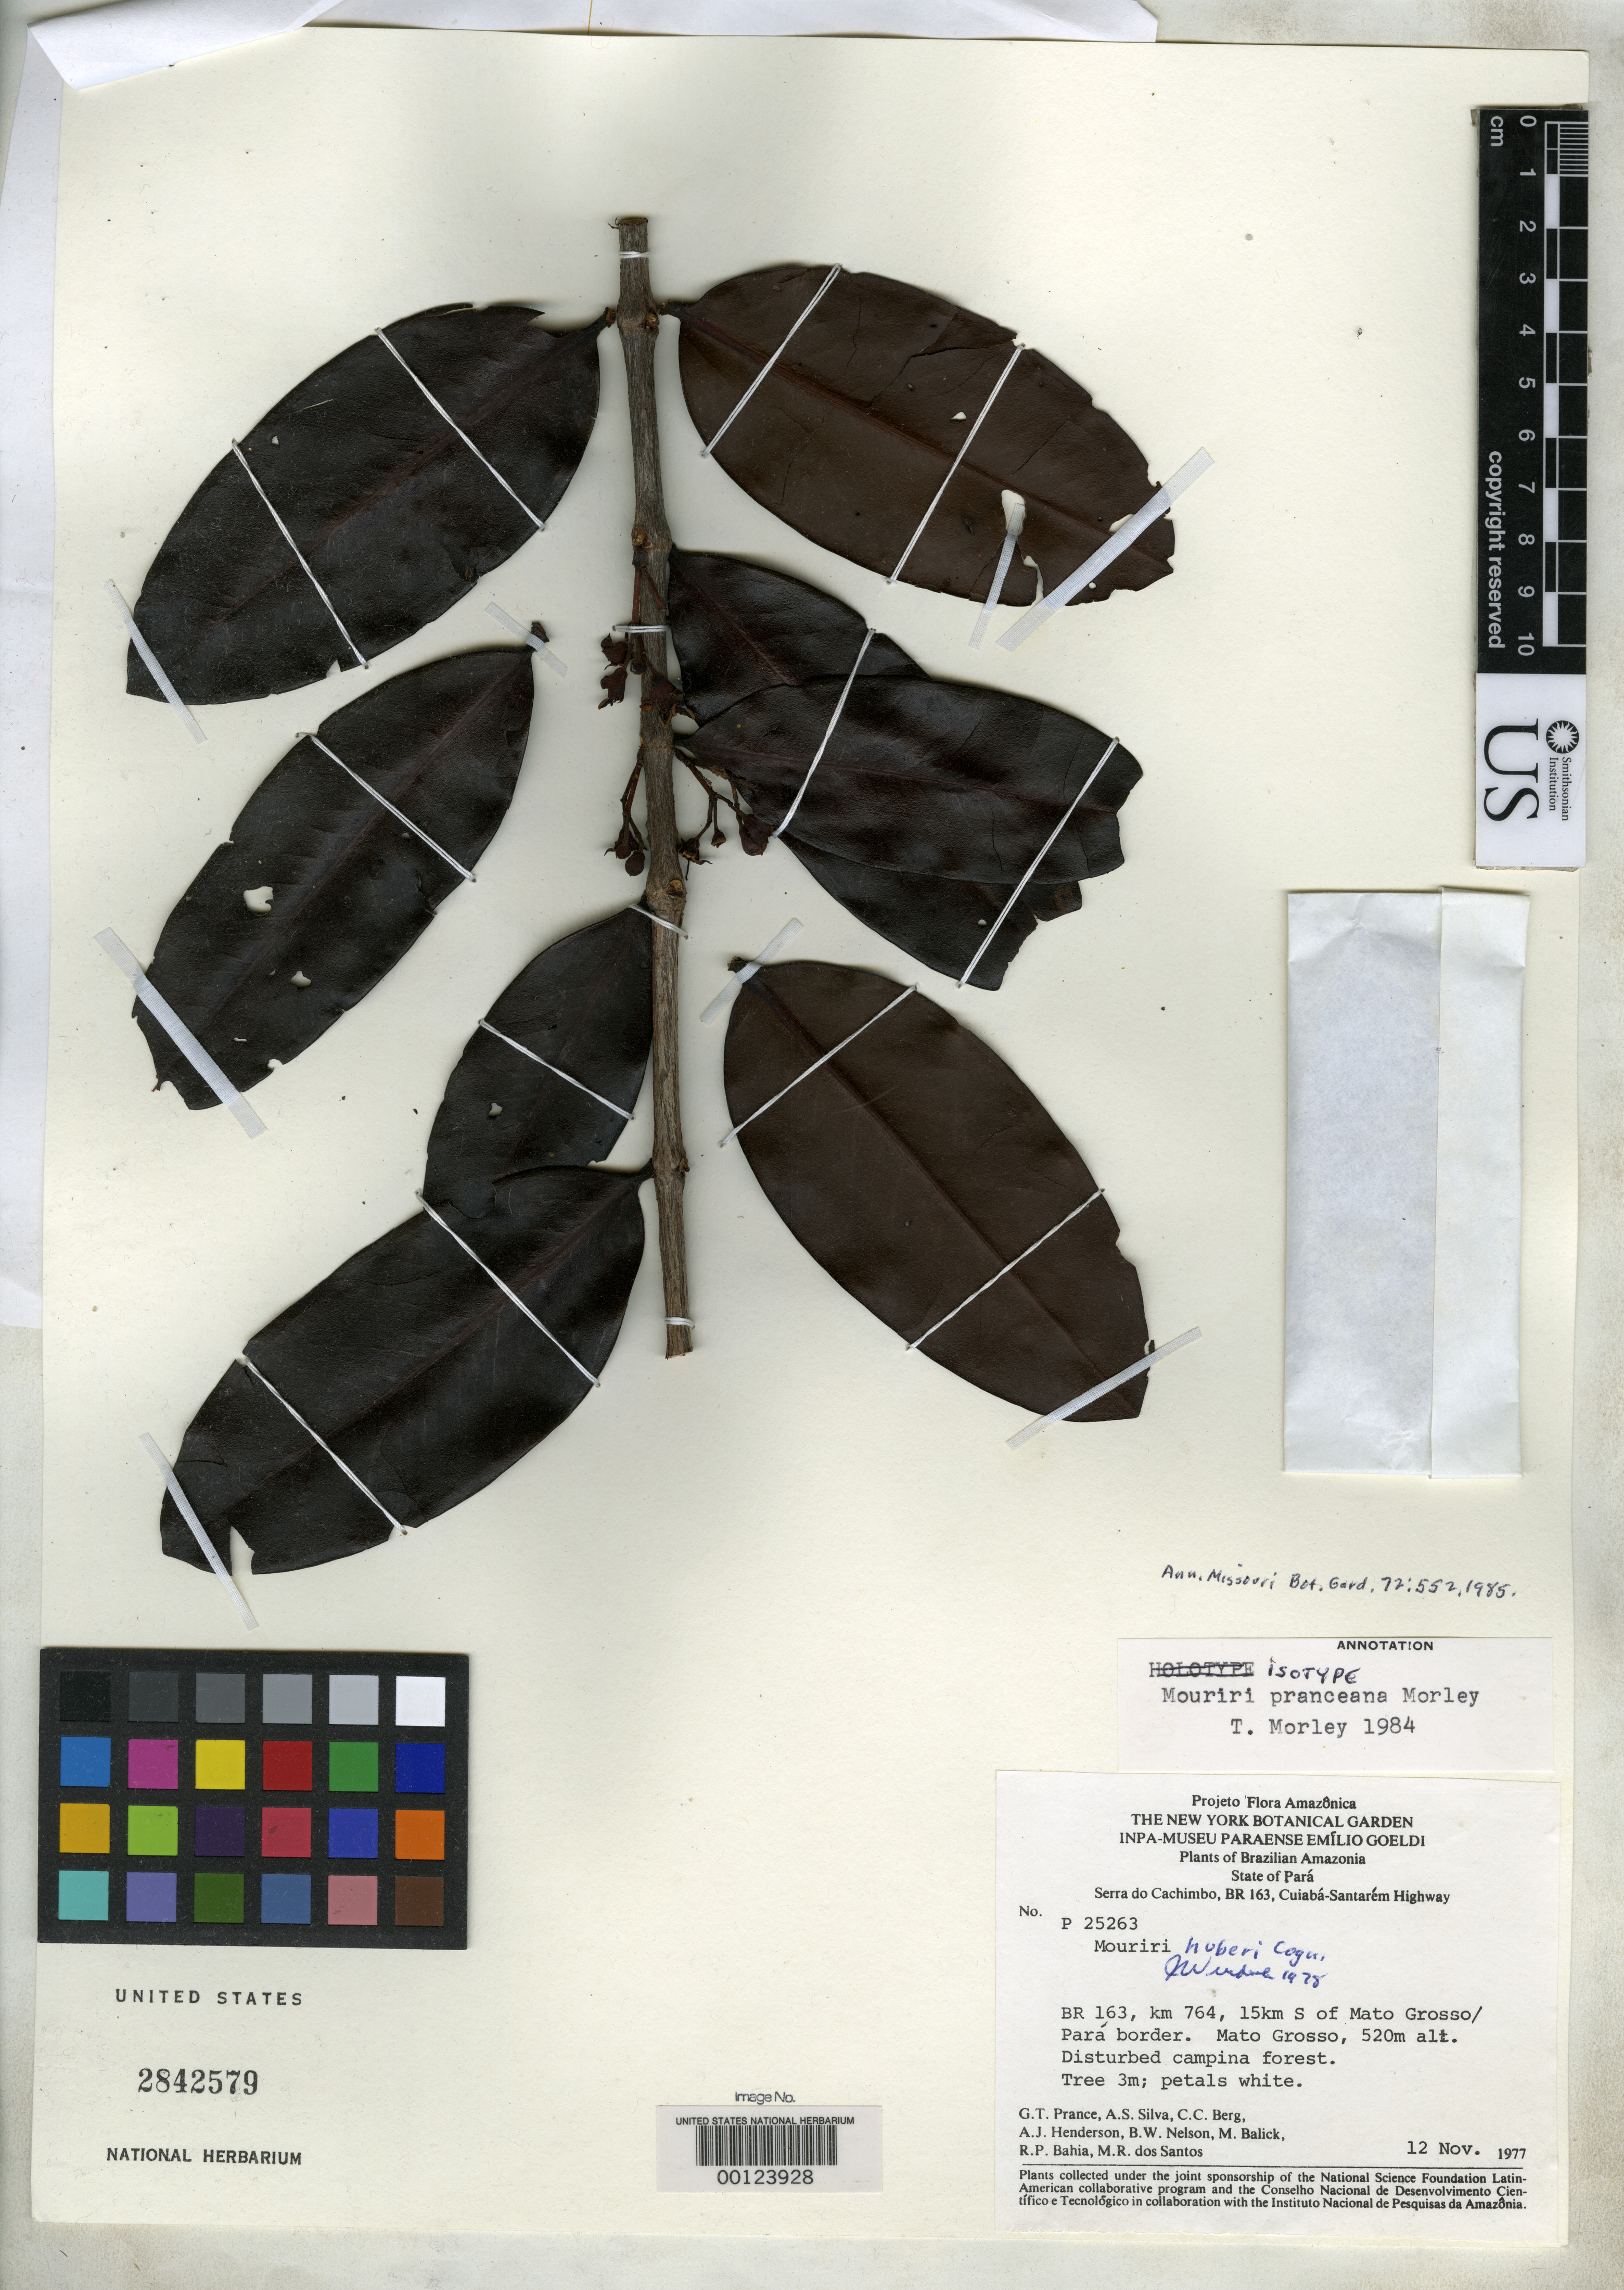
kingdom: Plantae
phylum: Tracheophyta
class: Magnoliopsida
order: Myrtales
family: Melastomataceae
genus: Mouriri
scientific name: Mouriri pranceana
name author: Morley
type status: Isotype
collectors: G. T. Prance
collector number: P 25263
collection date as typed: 12 Nov 1977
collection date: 1977-11-12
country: Brazil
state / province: Mato Grosso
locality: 15 km S of Mato Grosso / Para border, Serra do Cachimbo, BR 163 km 764, Cuiaba-Santarem hwy.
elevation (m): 520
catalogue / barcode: US 2842579